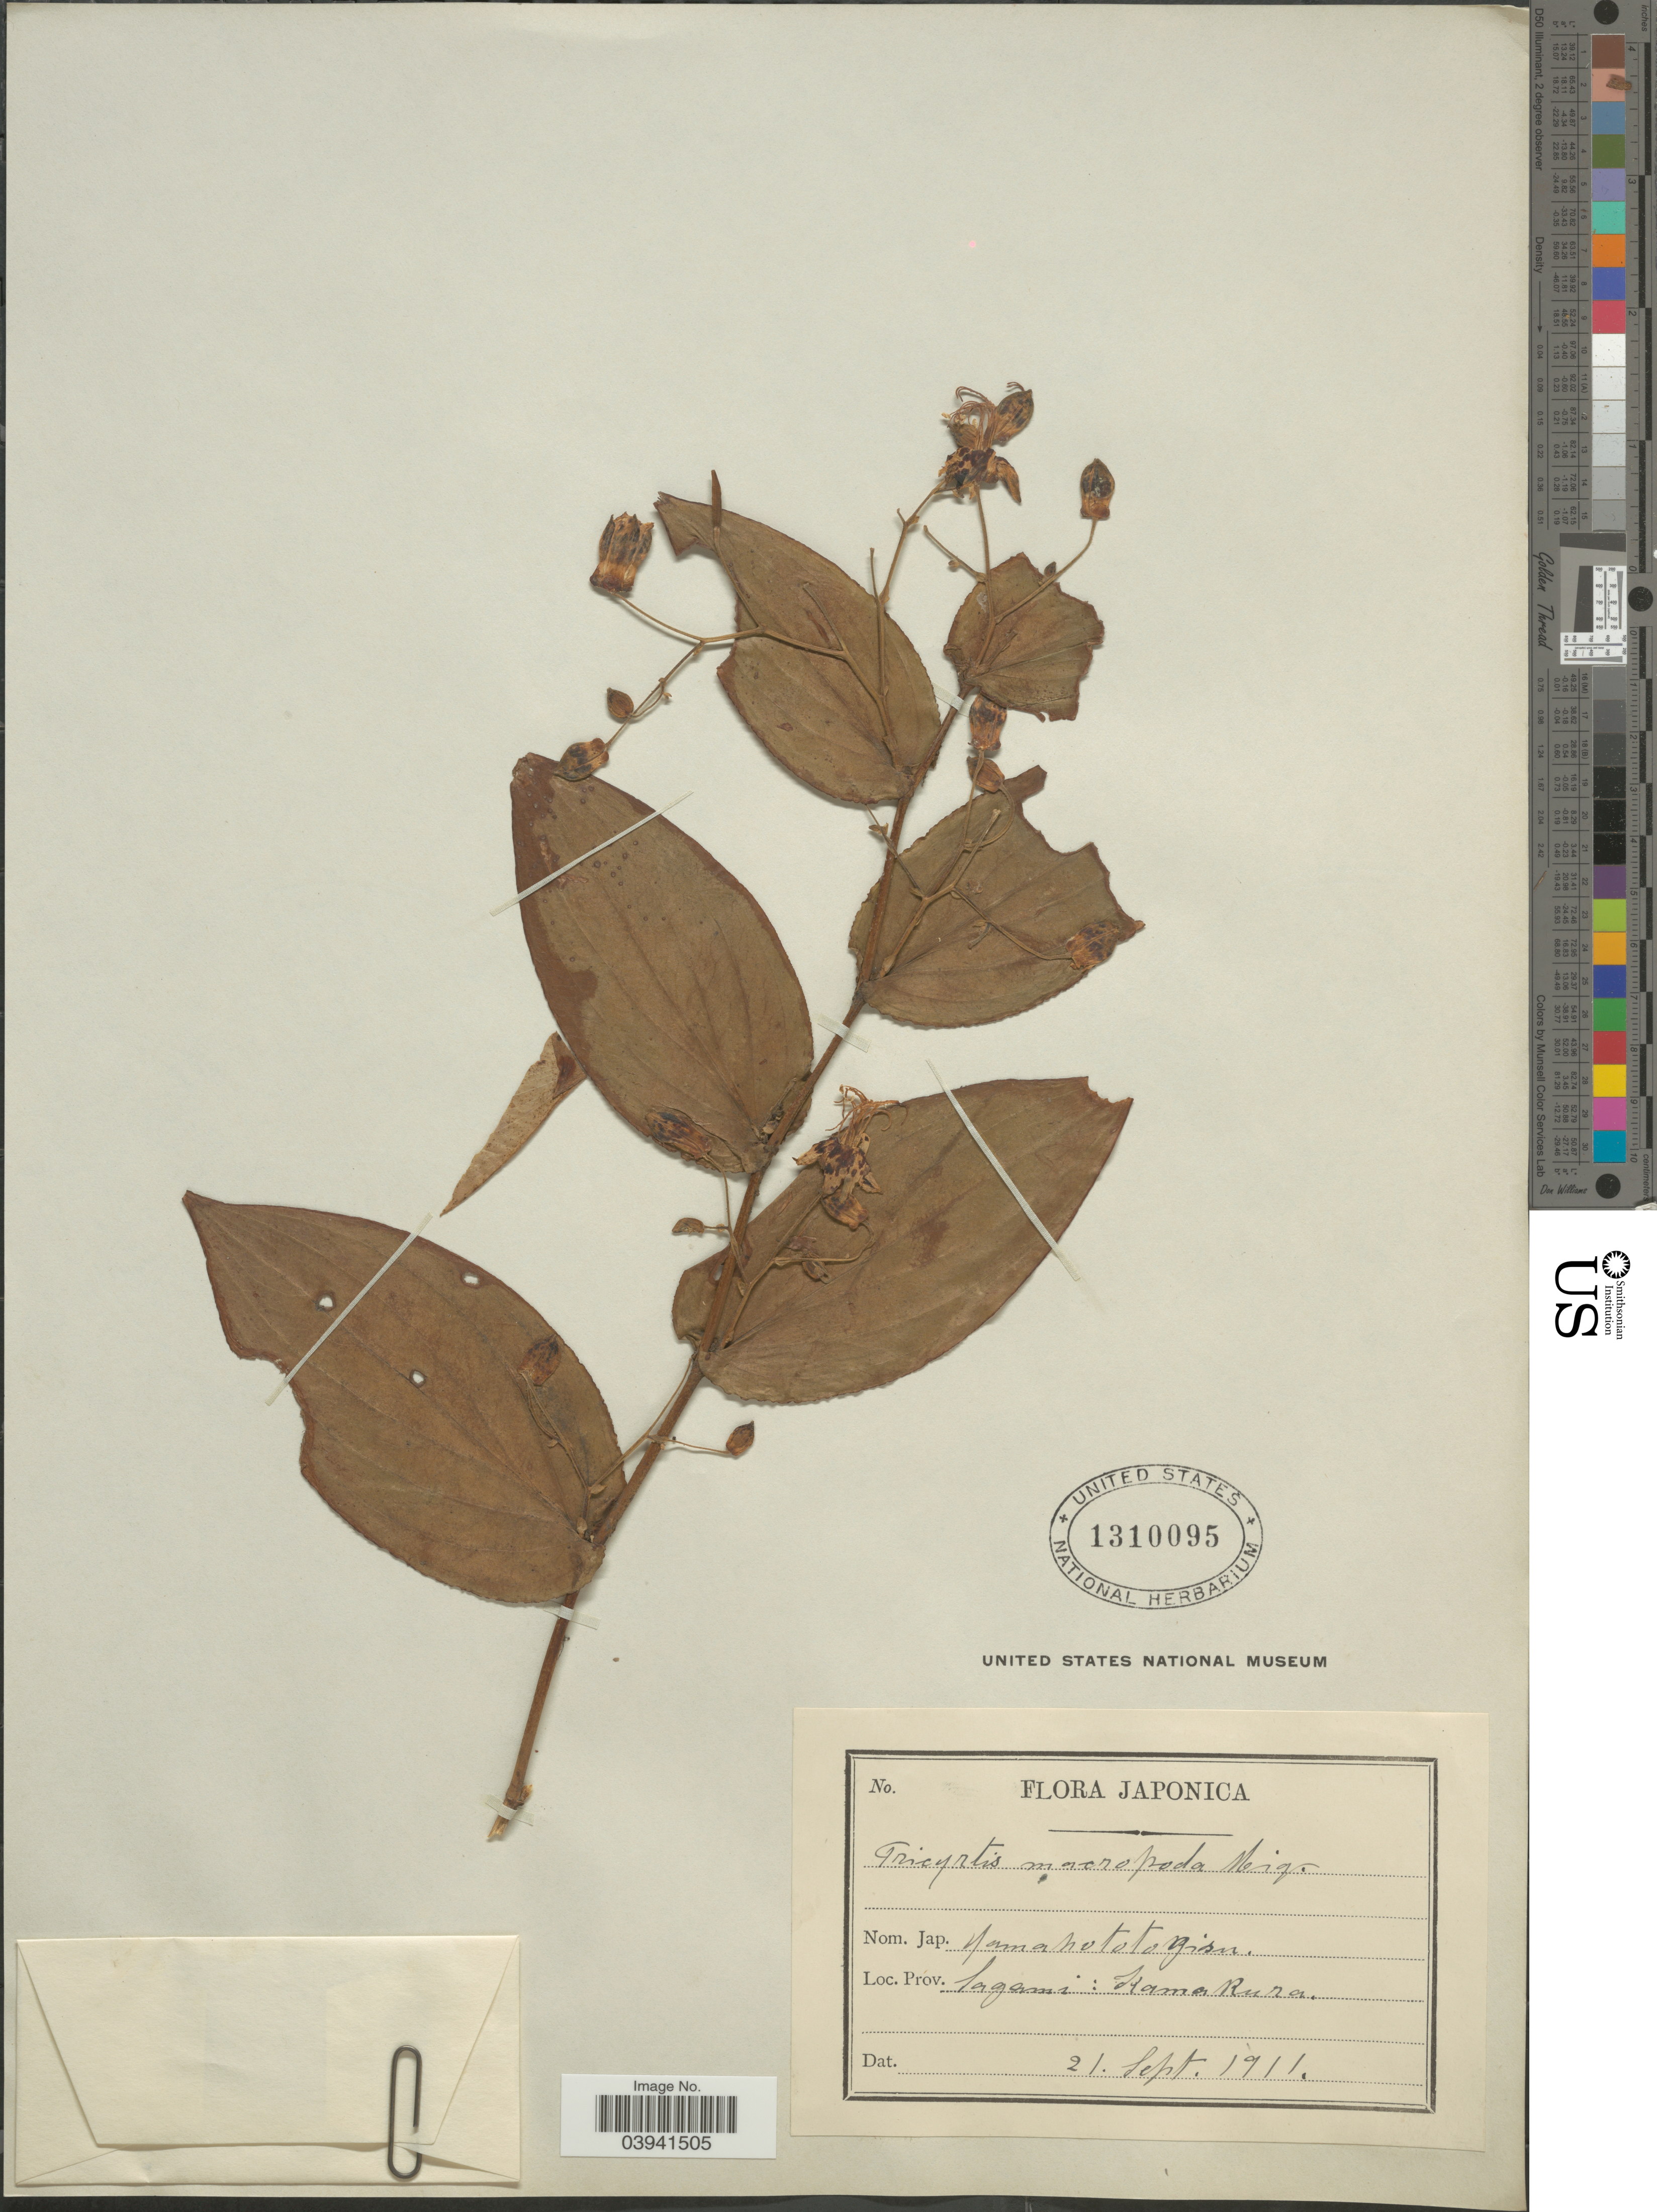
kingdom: Plantae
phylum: Tracheophyta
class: Liliopsida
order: Liliales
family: Liliaceae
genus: Tricyrtis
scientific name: Tricyrtis macropoda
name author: Miq.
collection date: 1911-09-21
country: Japan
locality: Loc. Prov. Sagami: Kamakura.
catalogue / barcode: US 1310095